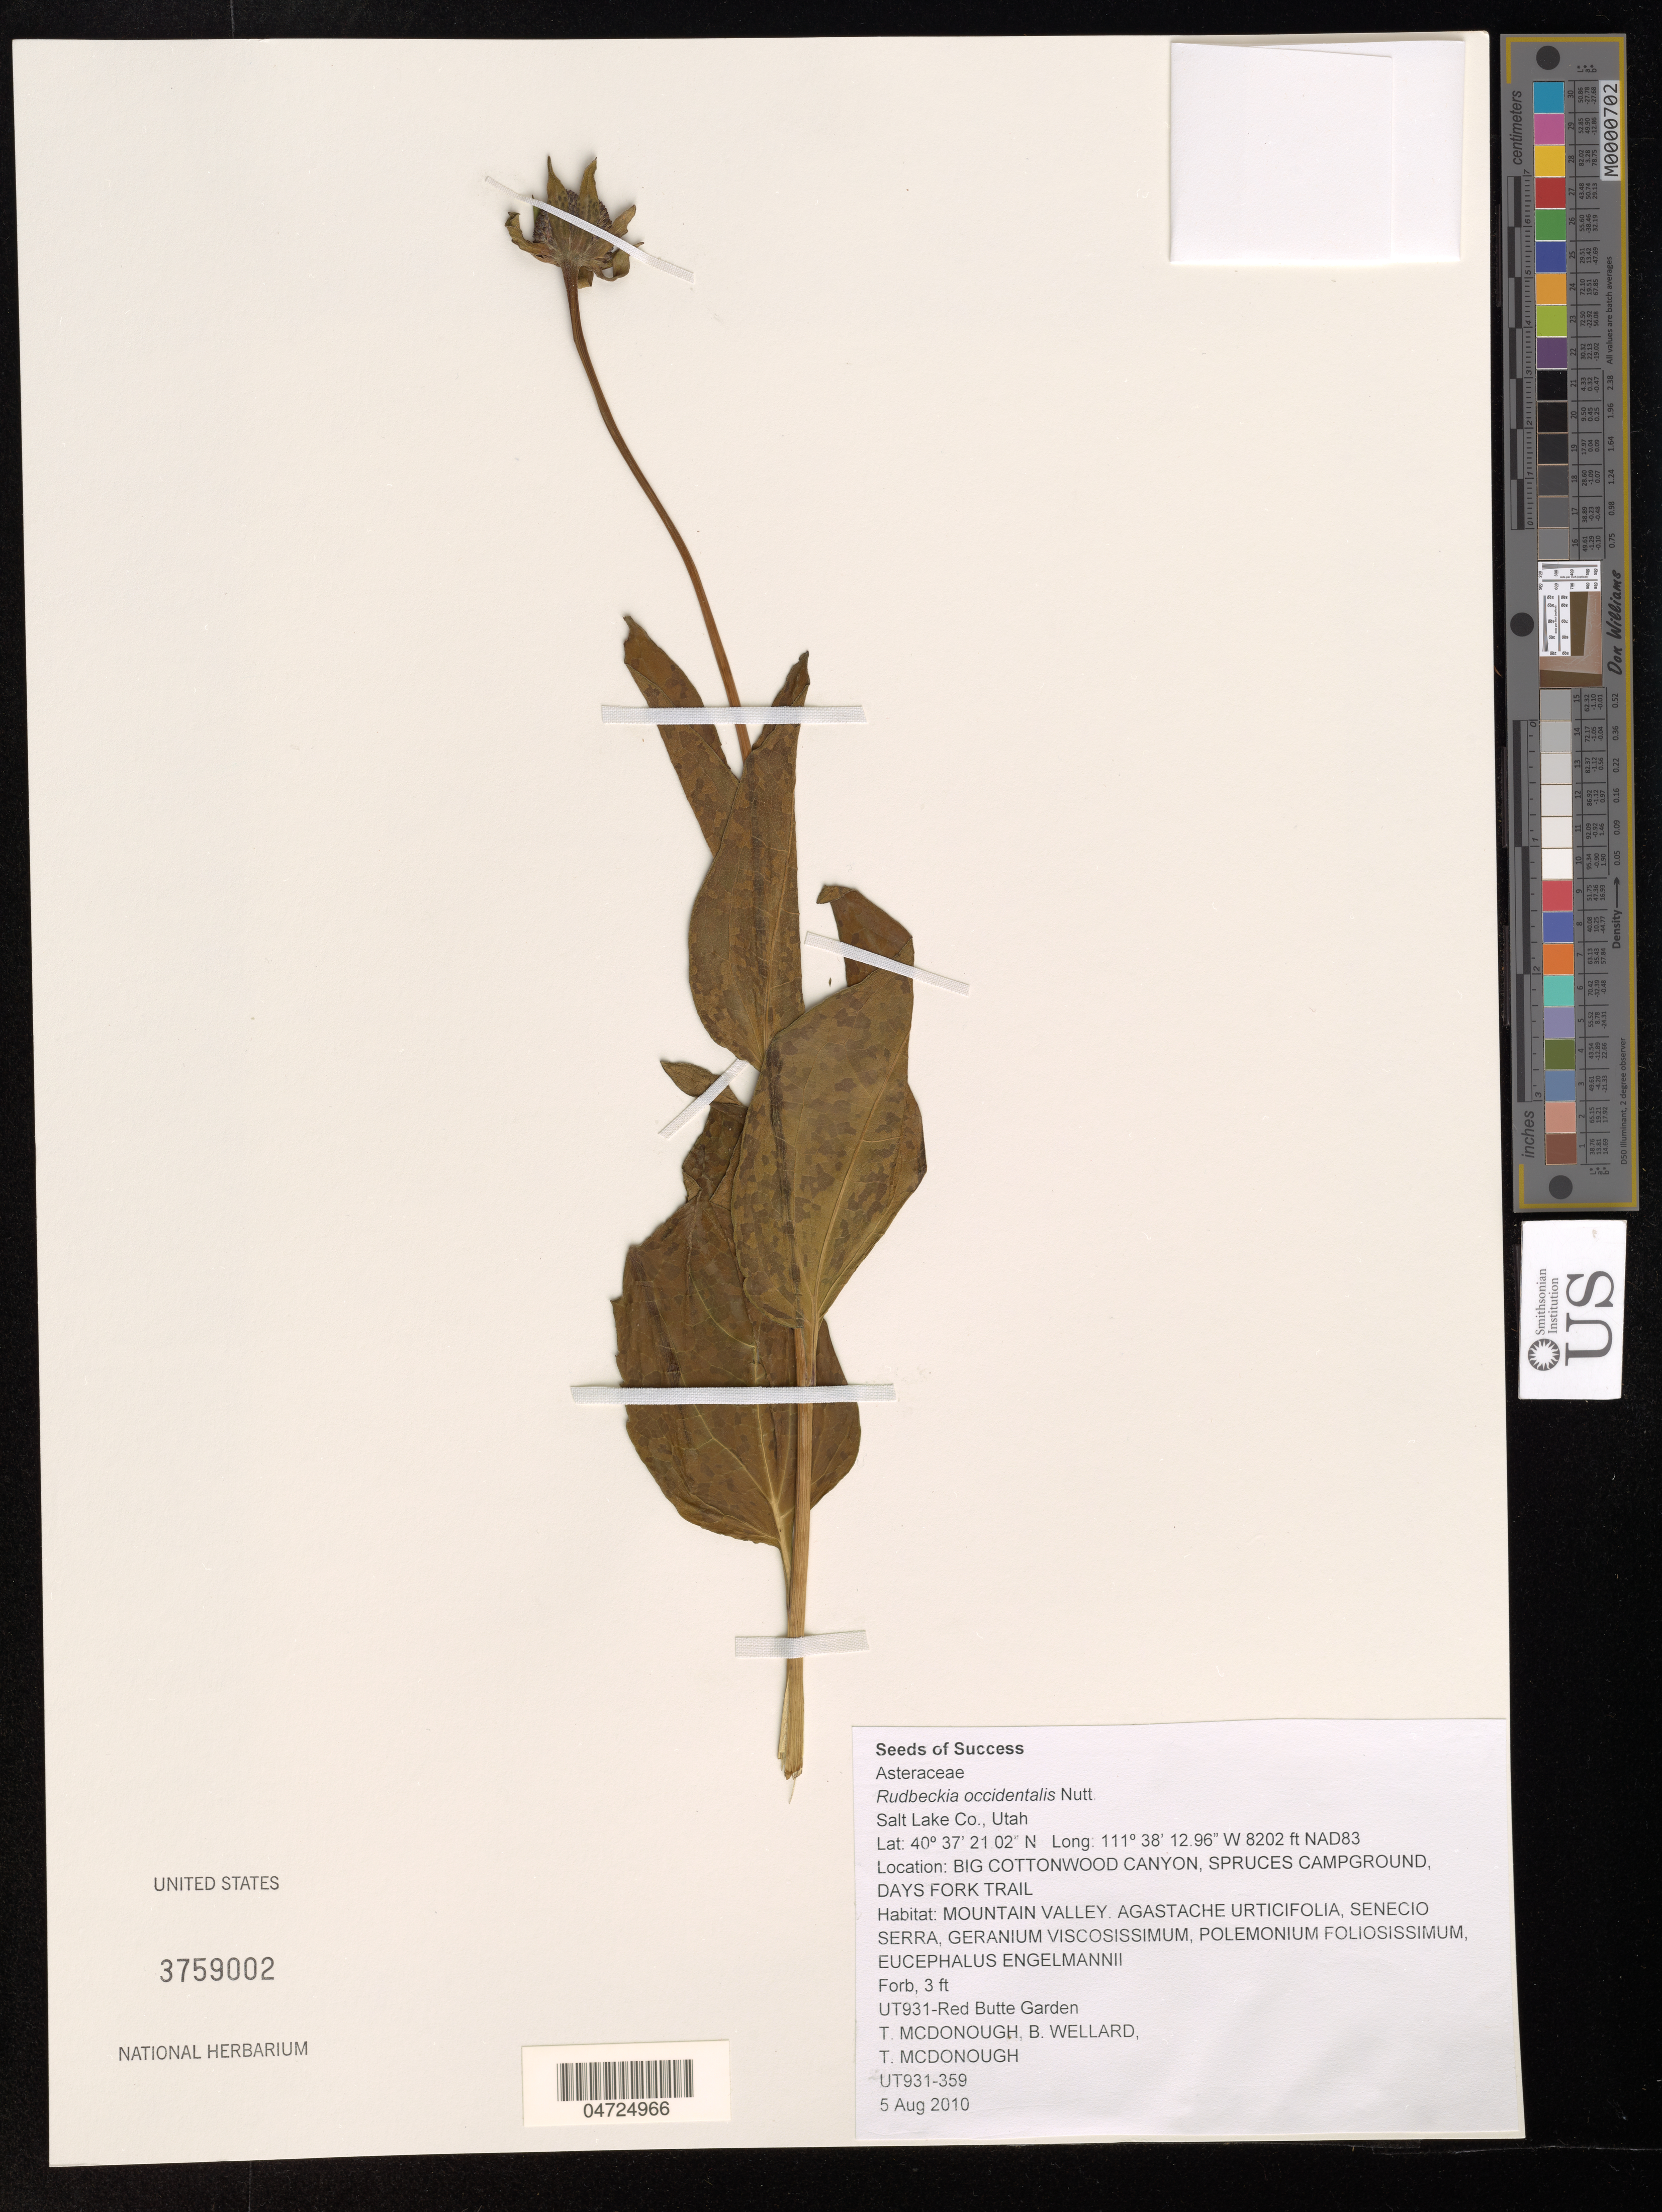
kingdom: Plantae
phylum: Tracheophyta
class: Magnoliopsida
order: Asterales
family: Asteraceae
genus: Rudbeckia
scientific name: Rudbeckia occidentalis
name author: Nutt.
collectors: T. McDonough & B. Wellard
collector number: UT931-359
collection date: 2010-08-05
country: United States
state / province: Utah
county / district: Salt Lake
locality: Salt Lake Co. NAD83. Big Cottonwood Canyon, Spruces Campground, Days Fork Trail. Mountain Valley. UT931-Red Butte Garden.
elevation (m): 2500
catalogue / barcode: US 3759002